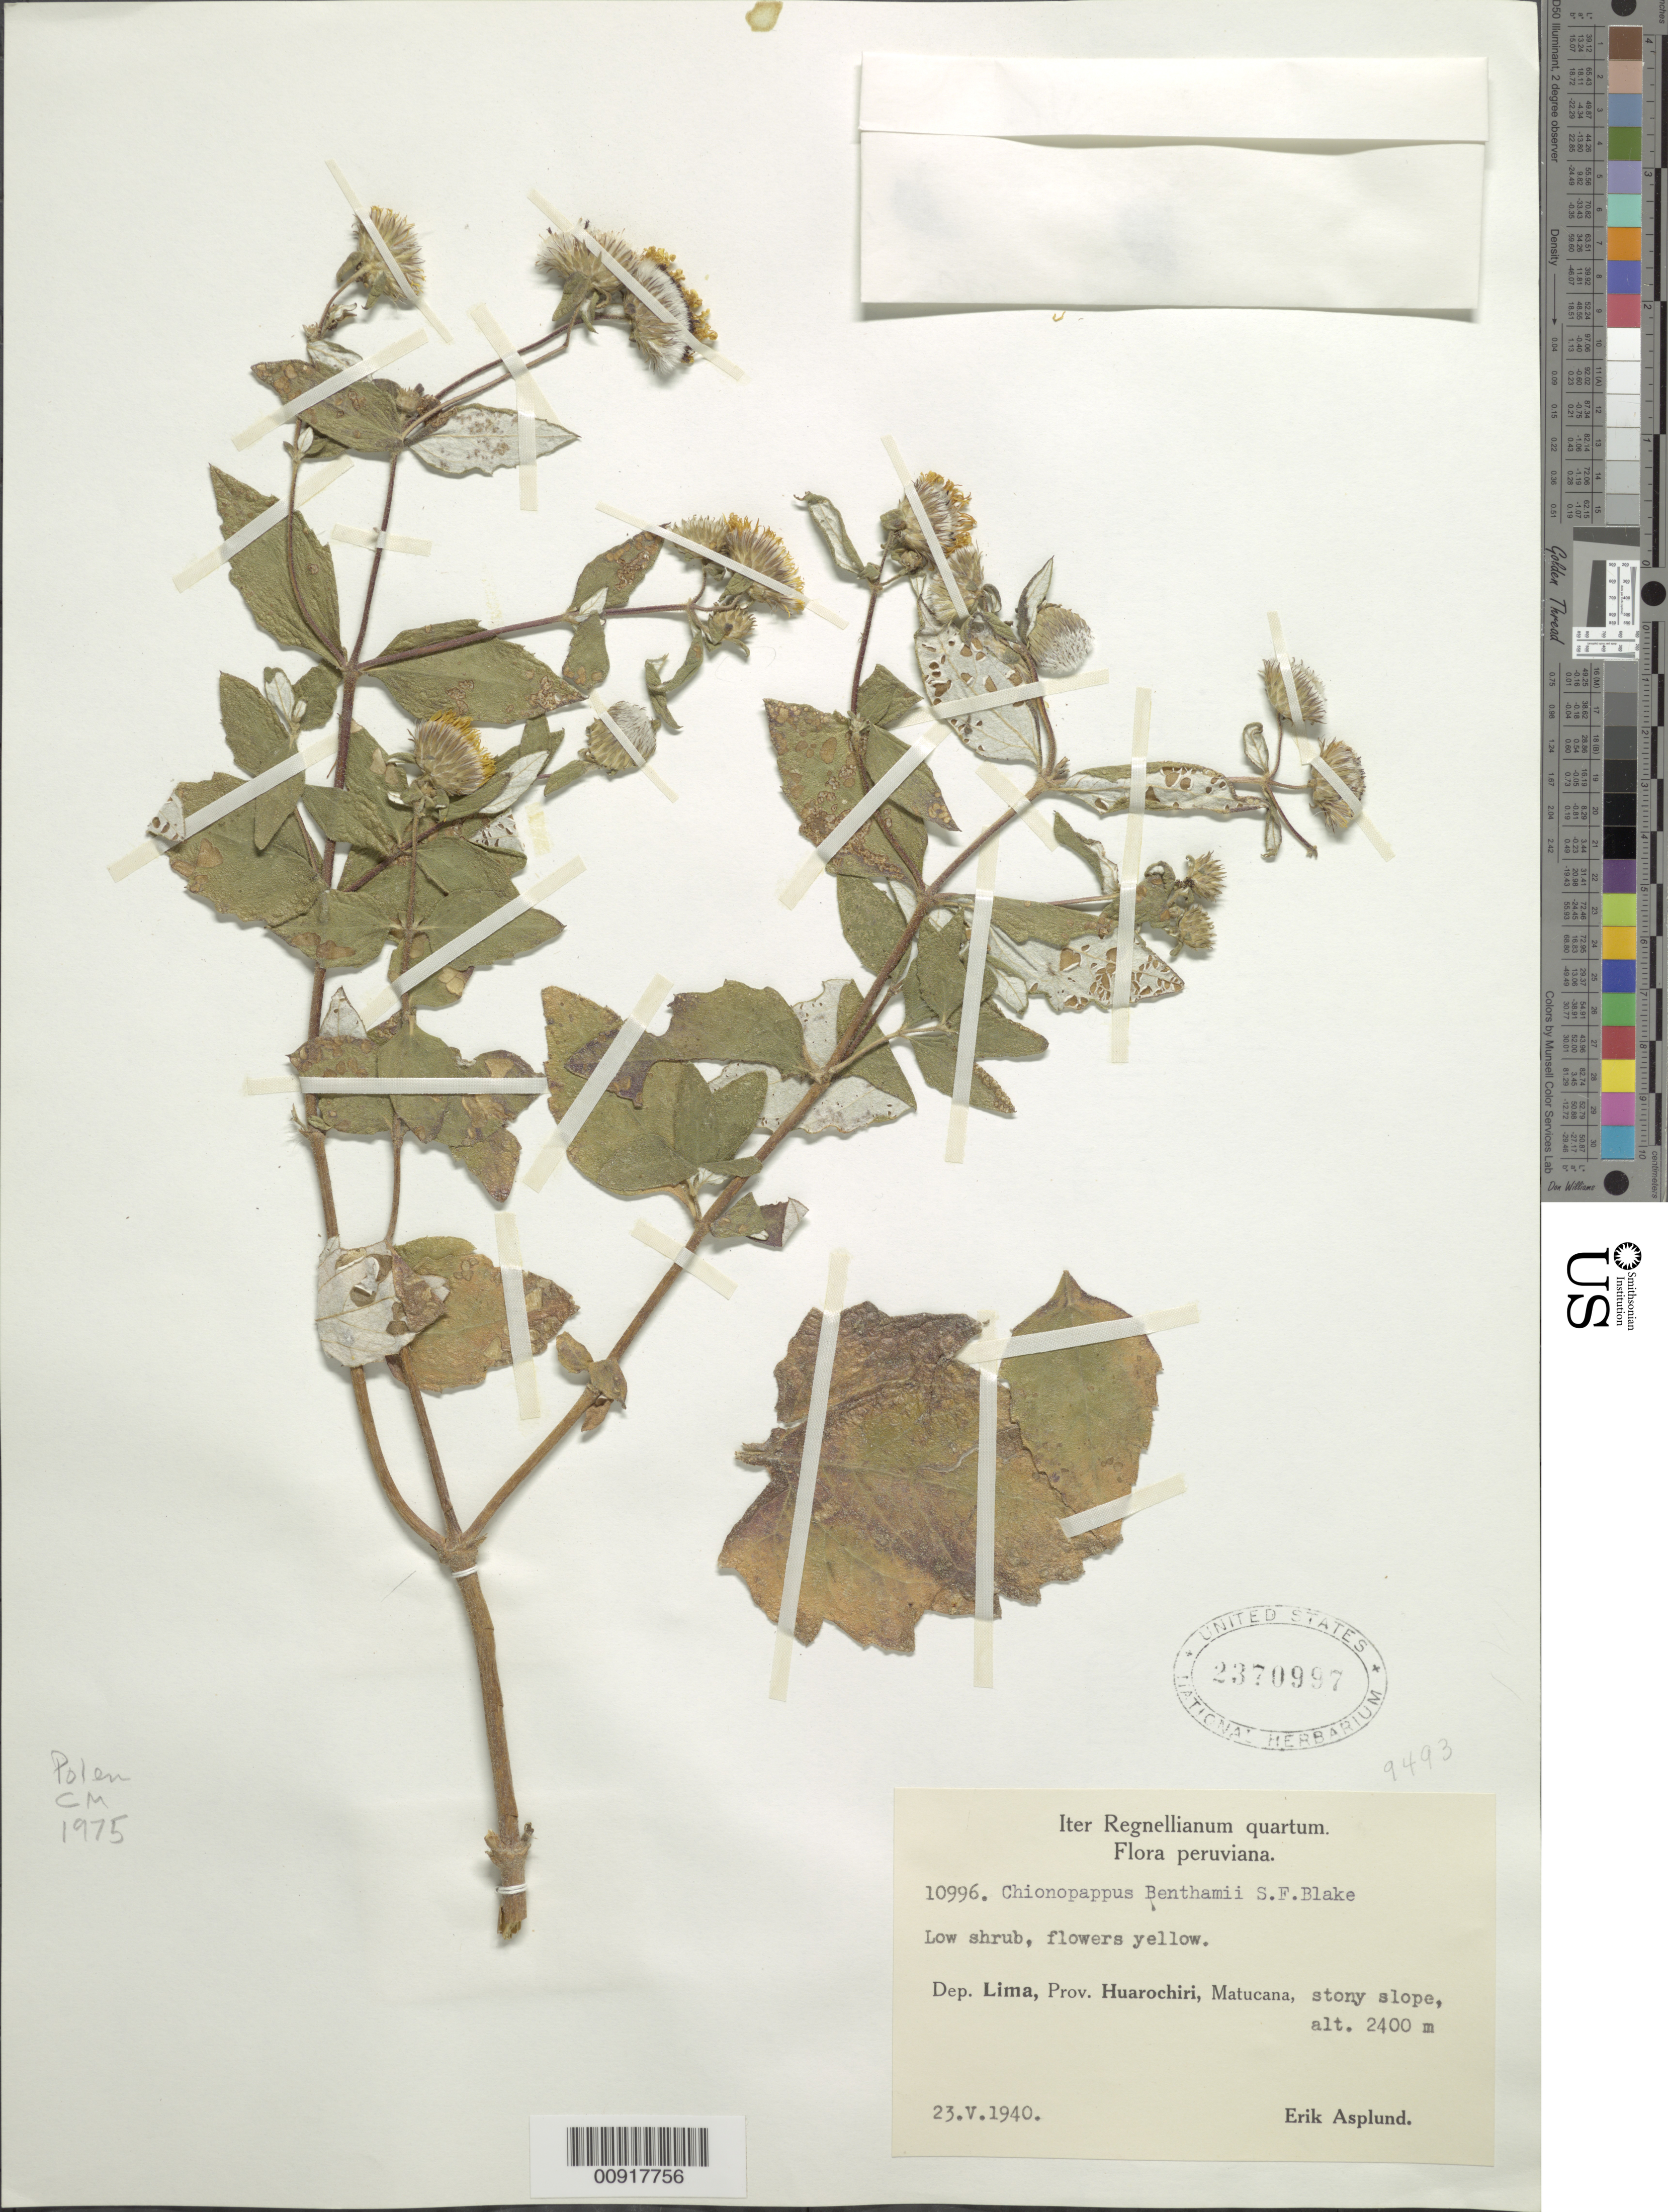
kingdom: Plantae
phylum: Tracheophyta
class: Magnoliopsida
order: Asterales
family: Asteraceae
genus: Chionopappus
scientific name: Chionopappus benthamii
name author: S.F. Blake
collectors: E. Asplund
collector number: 10996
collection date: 1940-05-23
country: Peru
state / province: Lima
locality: Dep. Lima, Prov. Huarochiri, Matucana, stony slope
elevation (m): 2400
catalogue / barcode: US 2370997